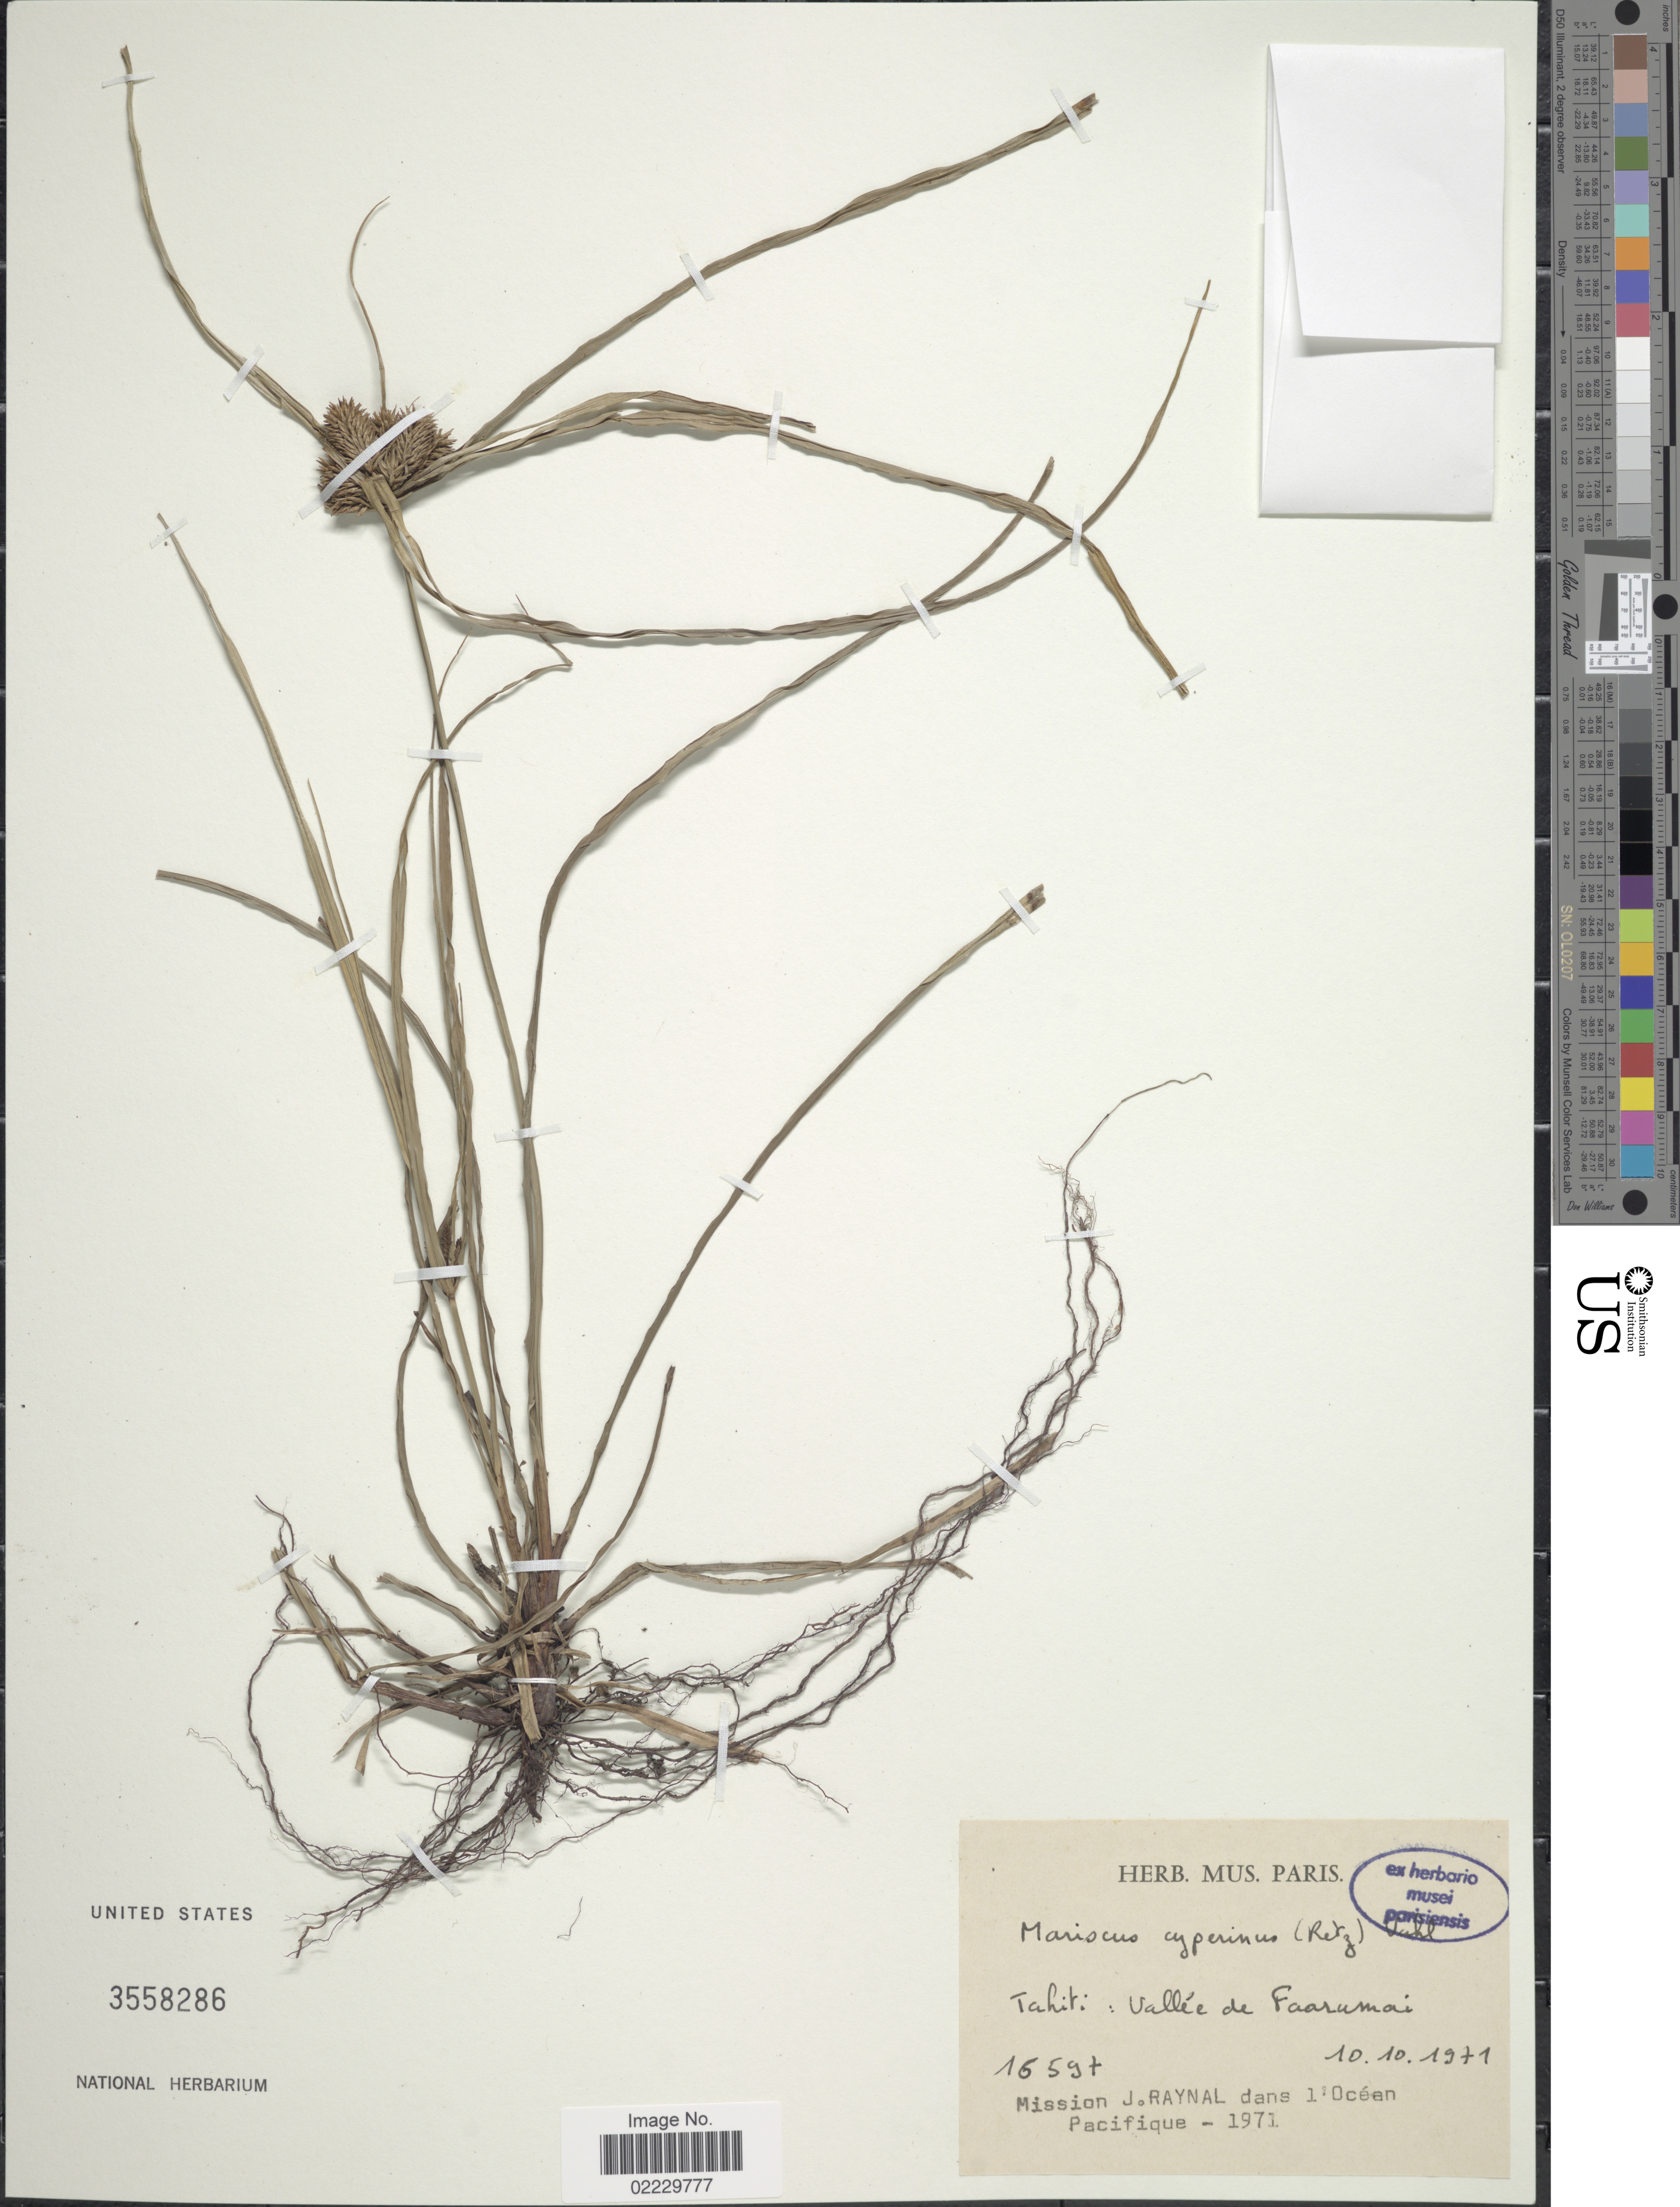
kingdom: Plantae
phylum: Tracheophyta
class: Liliopsida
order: Poales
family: Cyperaceae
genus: Cyperus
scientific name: Cyperus cyperinus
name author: (Retz.) Valck. Sur.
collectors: J. Raynal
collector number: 1659T*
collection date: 1971-10-10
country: French Polynesia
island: Tahiti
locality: Tahiti: Vallee de Faarumai [interpreted]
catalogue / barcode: US 3558286